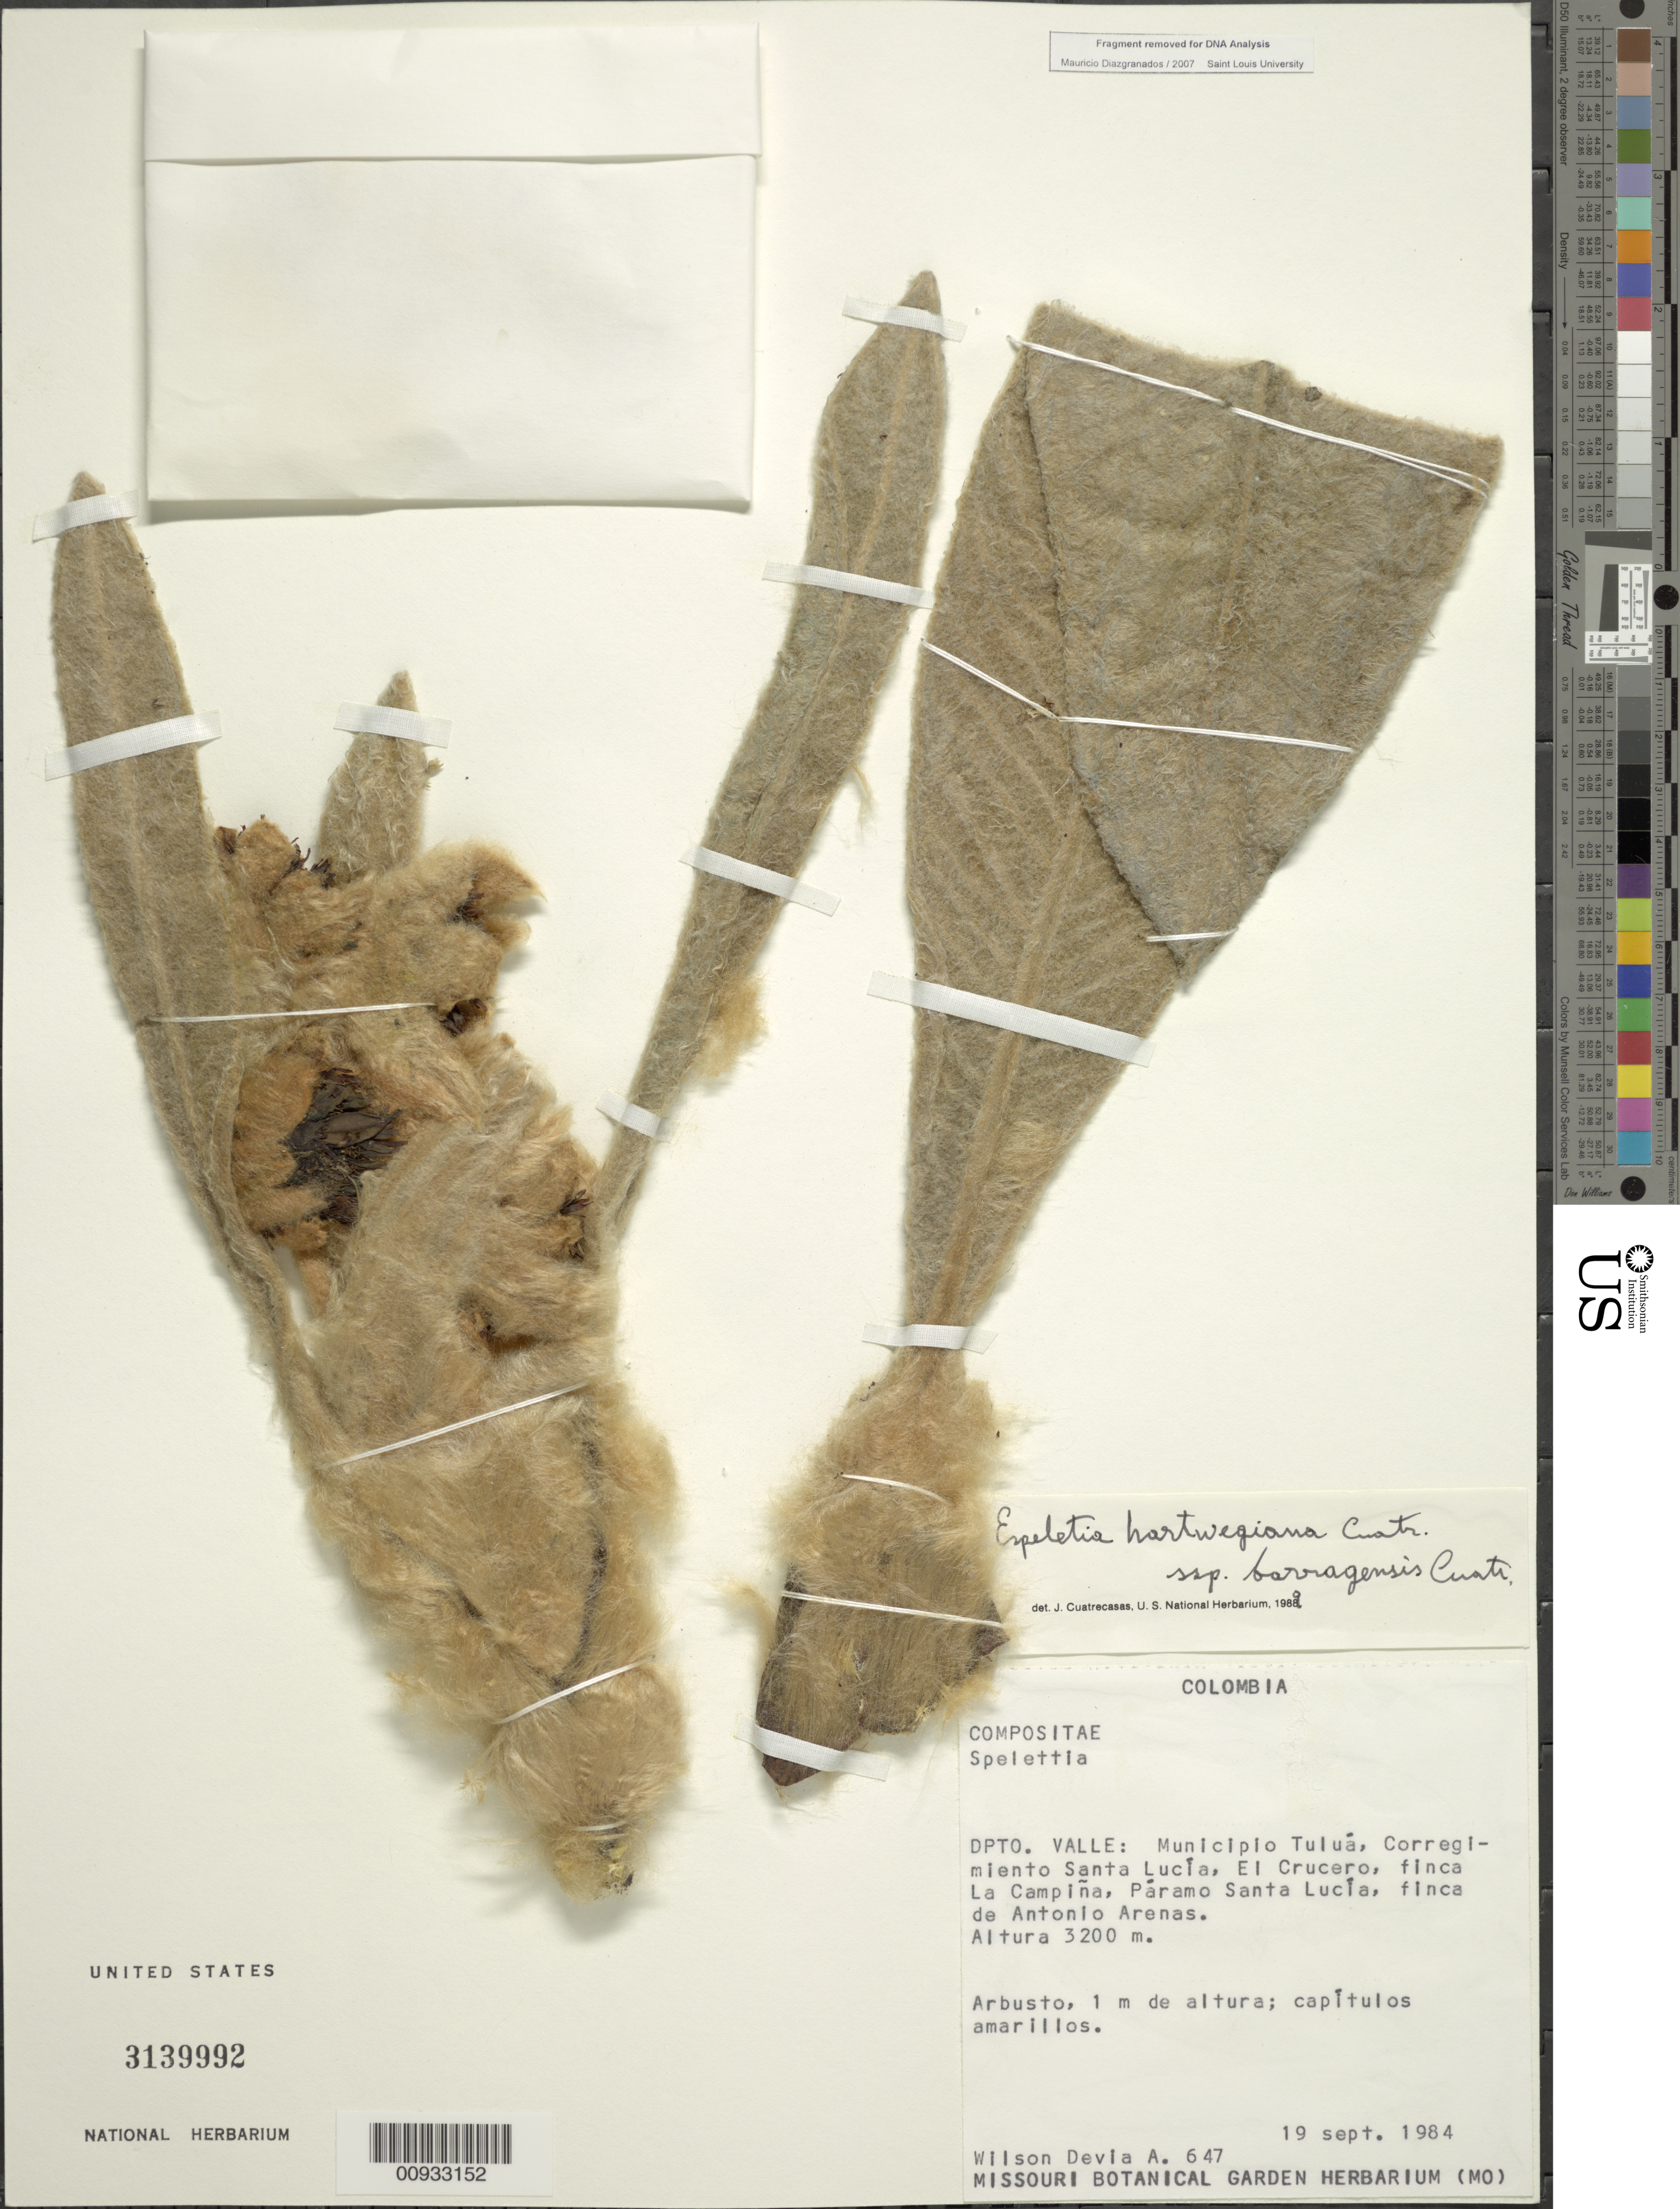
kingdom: Plantae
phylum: Tracheophyta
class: Magnoliopsida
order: Asterales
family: Asteraceae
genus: Espeletia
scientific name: Espeletia hartwegiana subsp. barragensis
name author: Cuatrec.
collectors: W. Devia A.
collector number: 647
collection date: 1984-09-19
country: Colombia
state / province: Valle del Cauca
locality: Valle: Municipio Tulua, Corregimiento Santa Lucia, El Crucero, finca La Campina, Paramo Santa Lucia, finca de Antonio Arenas.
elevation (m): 3200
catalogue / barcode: US 3139992